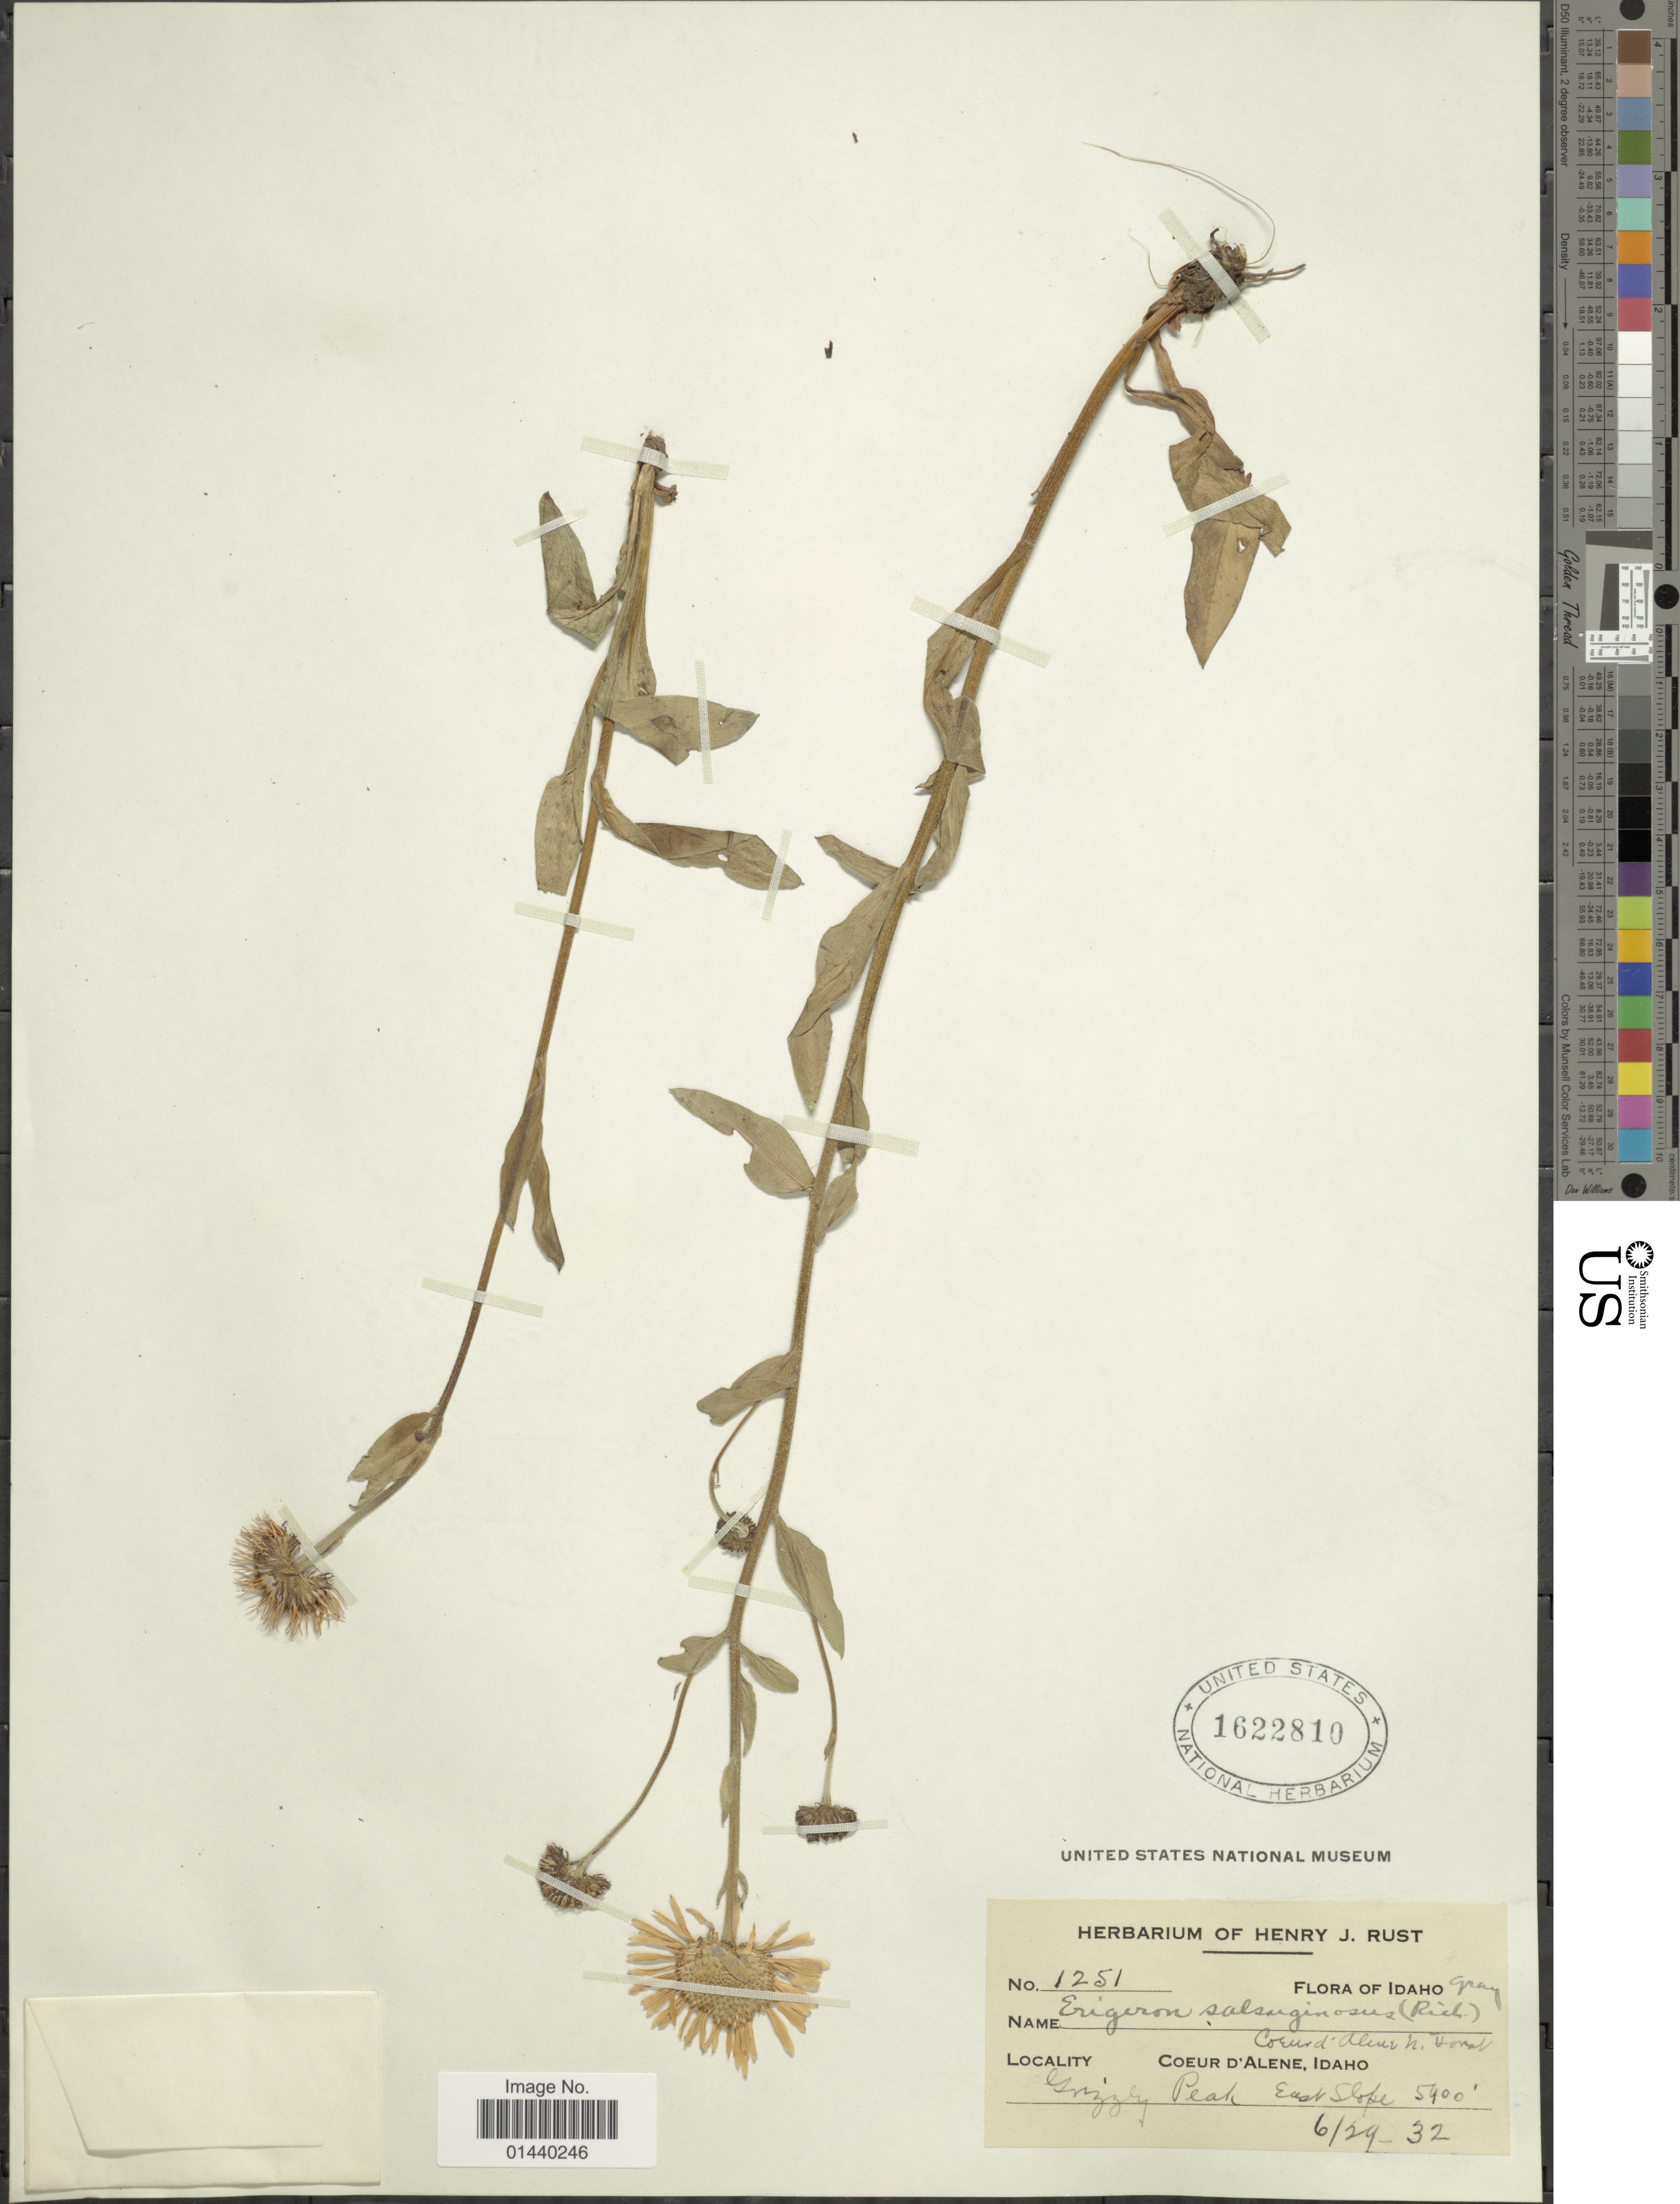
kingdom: Plantae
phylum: Tracheophyta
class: Magnoliopsida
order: Asterales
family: Asteraceae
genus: Erigeron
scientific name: Erigeron salsuginosus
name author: (Richardson ex R. Br.) A. Gray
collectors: ex herb. Henry J. Rust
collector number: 1251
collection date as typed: Transcribed d/m/y: 29/6/32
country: United States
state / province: Idaho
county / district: Kootenai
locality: Coeur d'Alene. Grizzly Peal East Slope.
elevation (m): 1646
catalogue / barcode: US 1622810